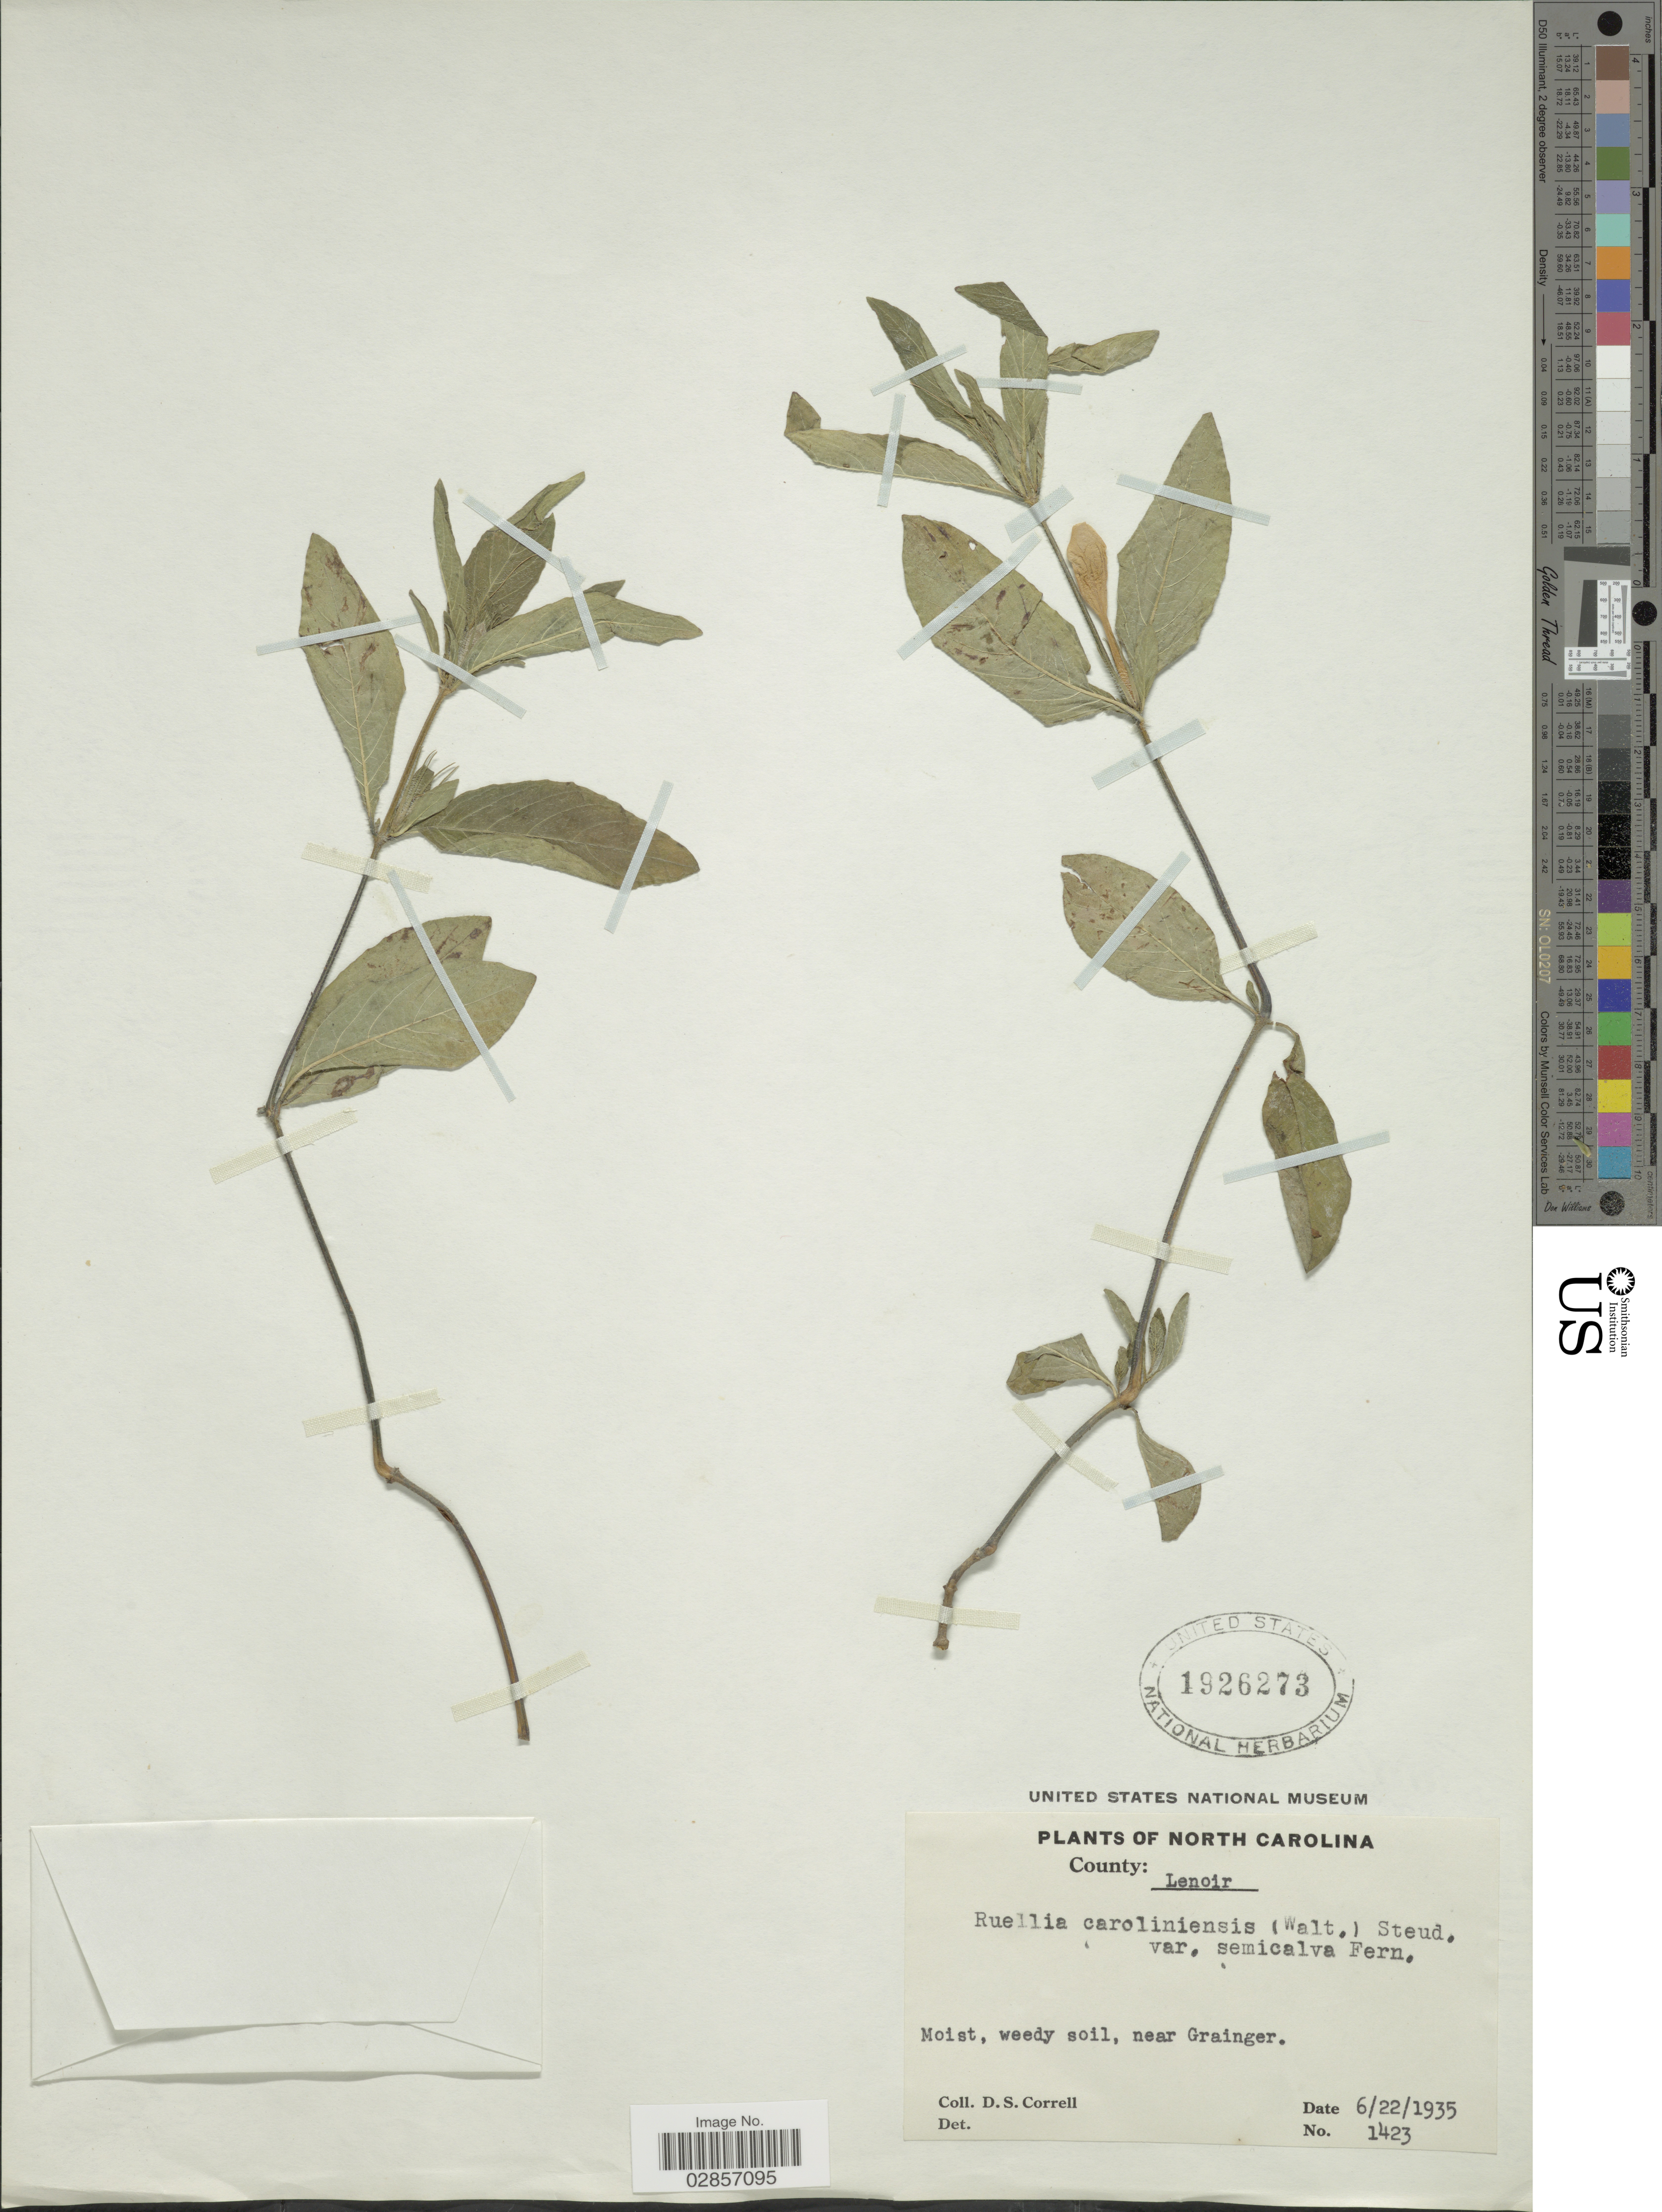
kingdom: Plantae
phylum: Tracheophyta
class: Magnoliopsida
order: Lamiales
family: Acanthaceae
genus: Ruellia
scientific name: Ruellia caroliniensis var. semicalva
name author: Fernald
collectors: D. S. Correll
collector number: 1423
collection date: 1935-06-22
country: United States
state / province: North Carolina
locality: County: Lenoir. Moist, weedy soil, near Grainger.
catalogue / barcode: US 1926273